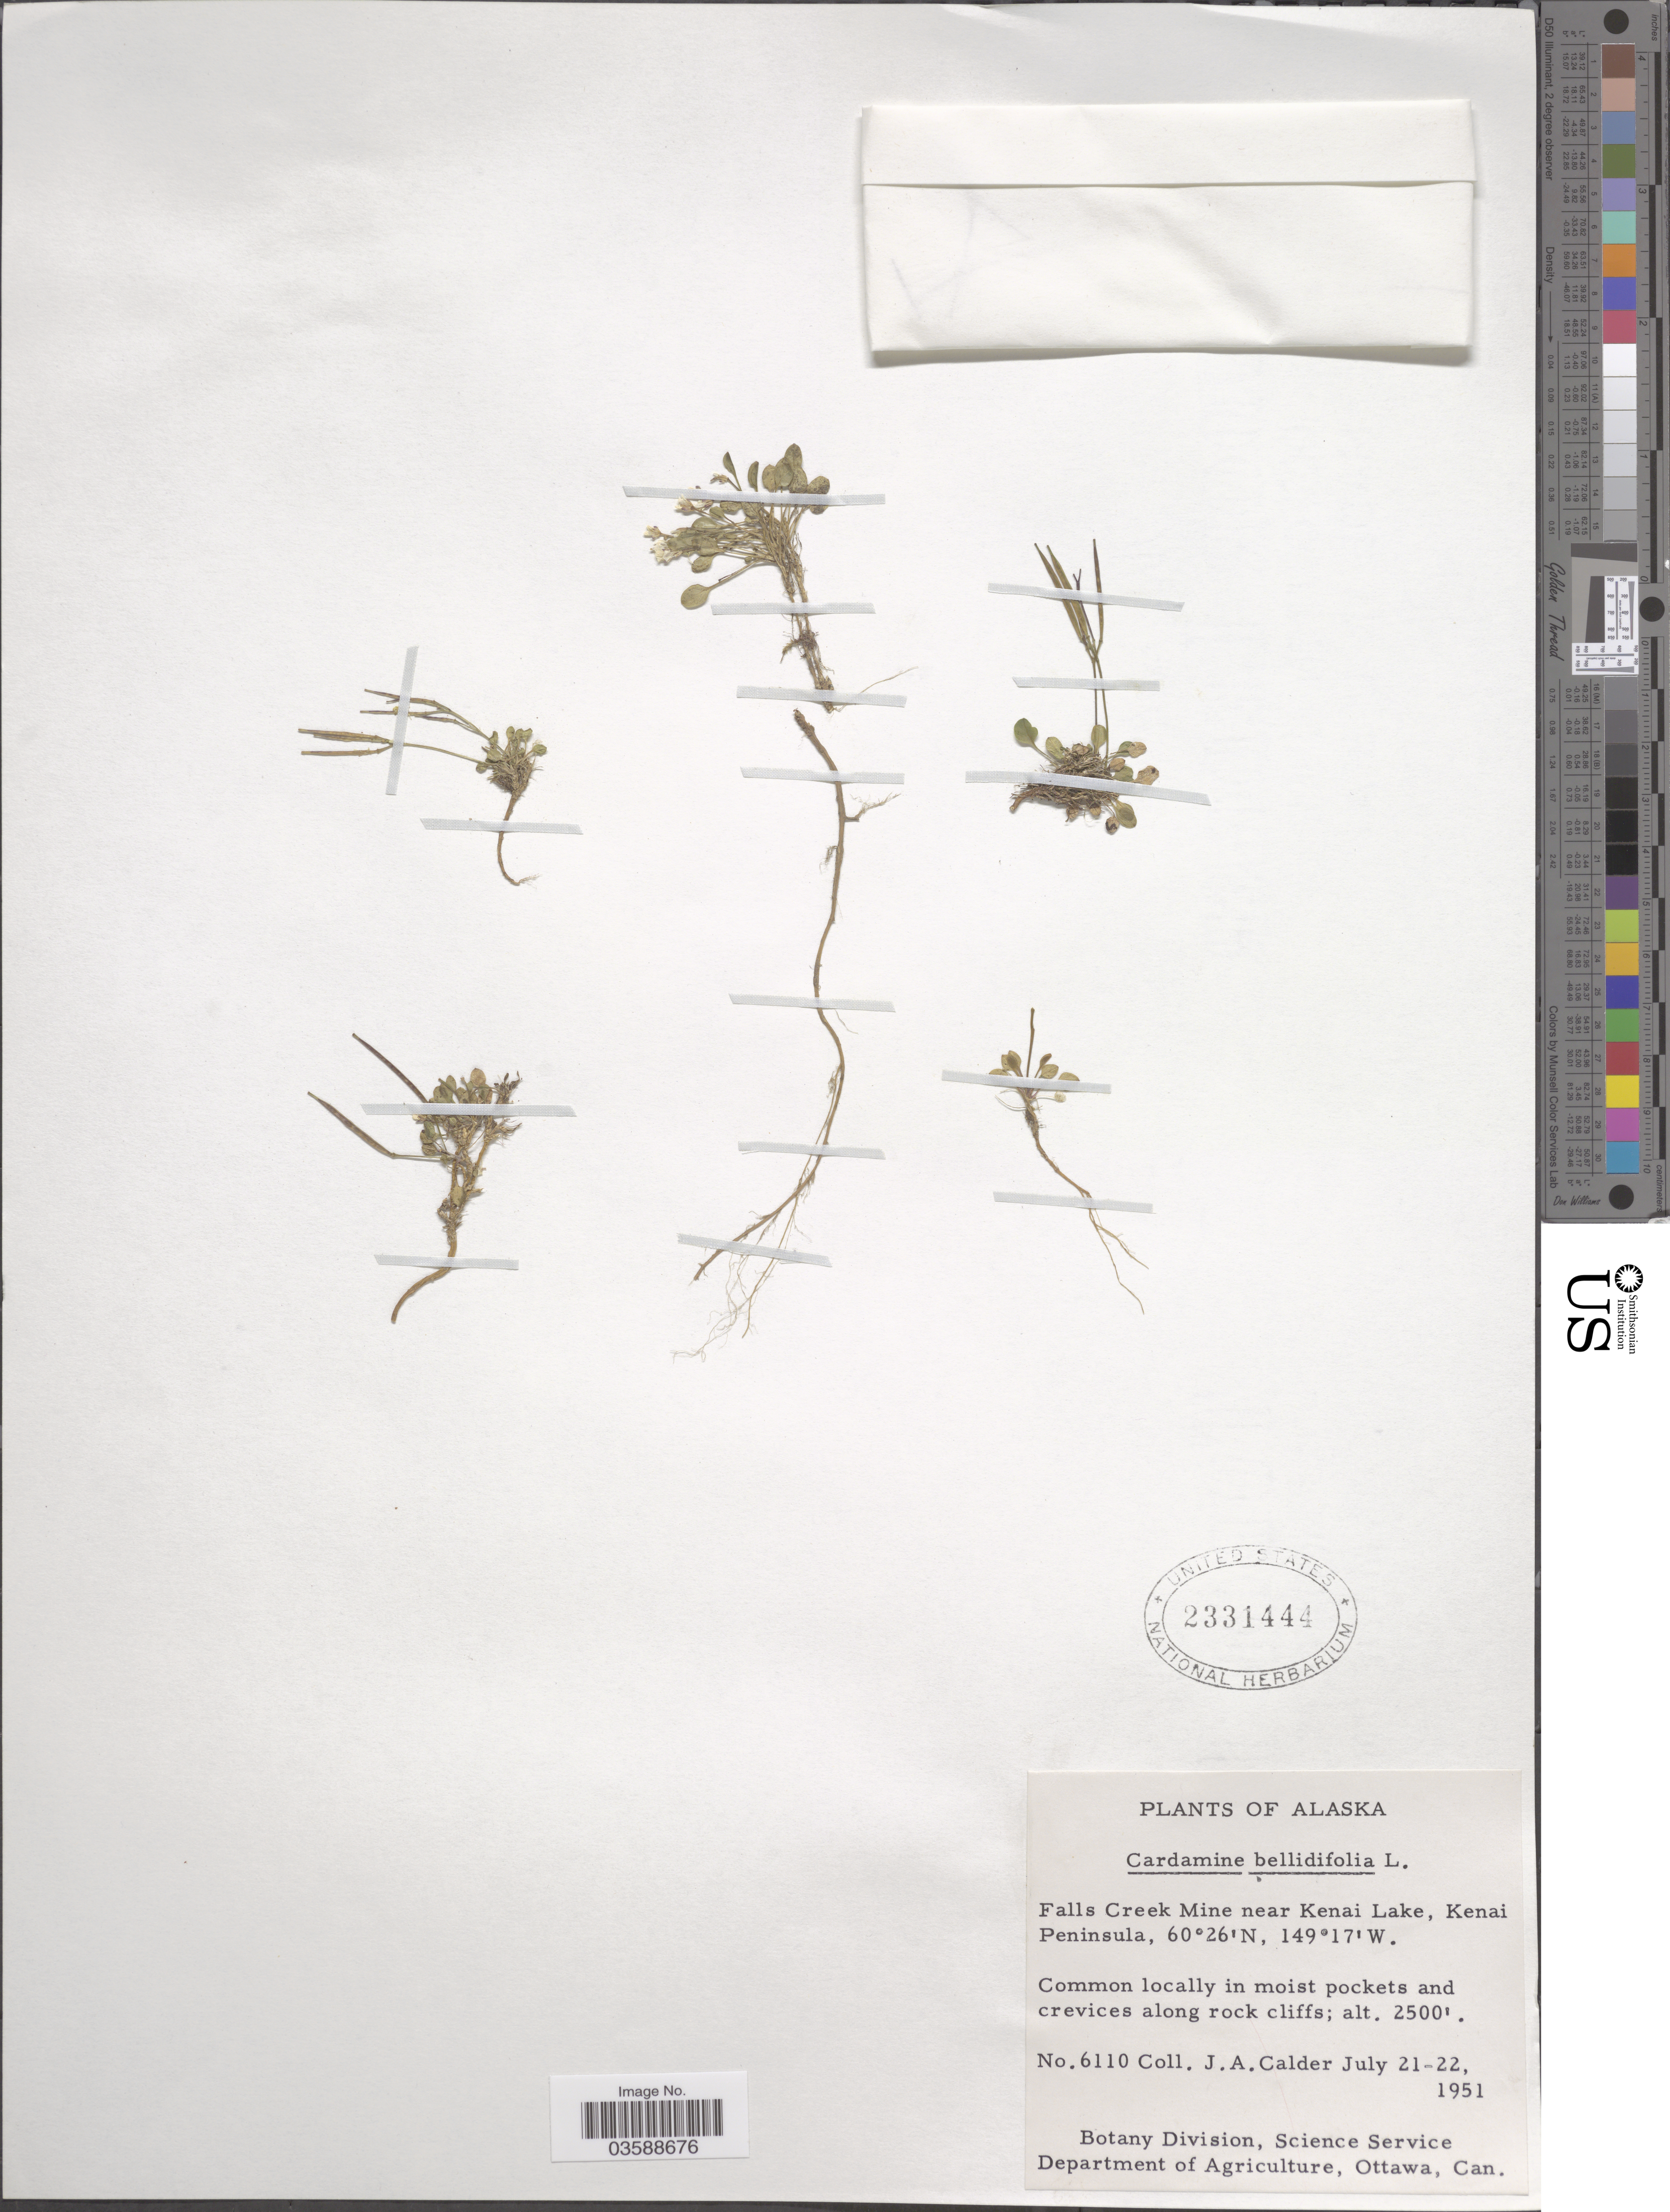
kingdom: Plantae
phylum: Tracheophyta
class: Magnoliopsida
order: Brassicales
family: Brassicaceae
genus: Cardamine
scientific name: Cardamine bellidifolia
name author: L.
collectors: J. A. Calder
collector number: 6110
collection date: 1951-07-21/1951-07-22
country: United States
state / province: Alaska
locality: Falls Creek Mine near Kenai Lake, Kenai Peninsula.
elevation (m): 762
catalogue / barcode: US 2331444